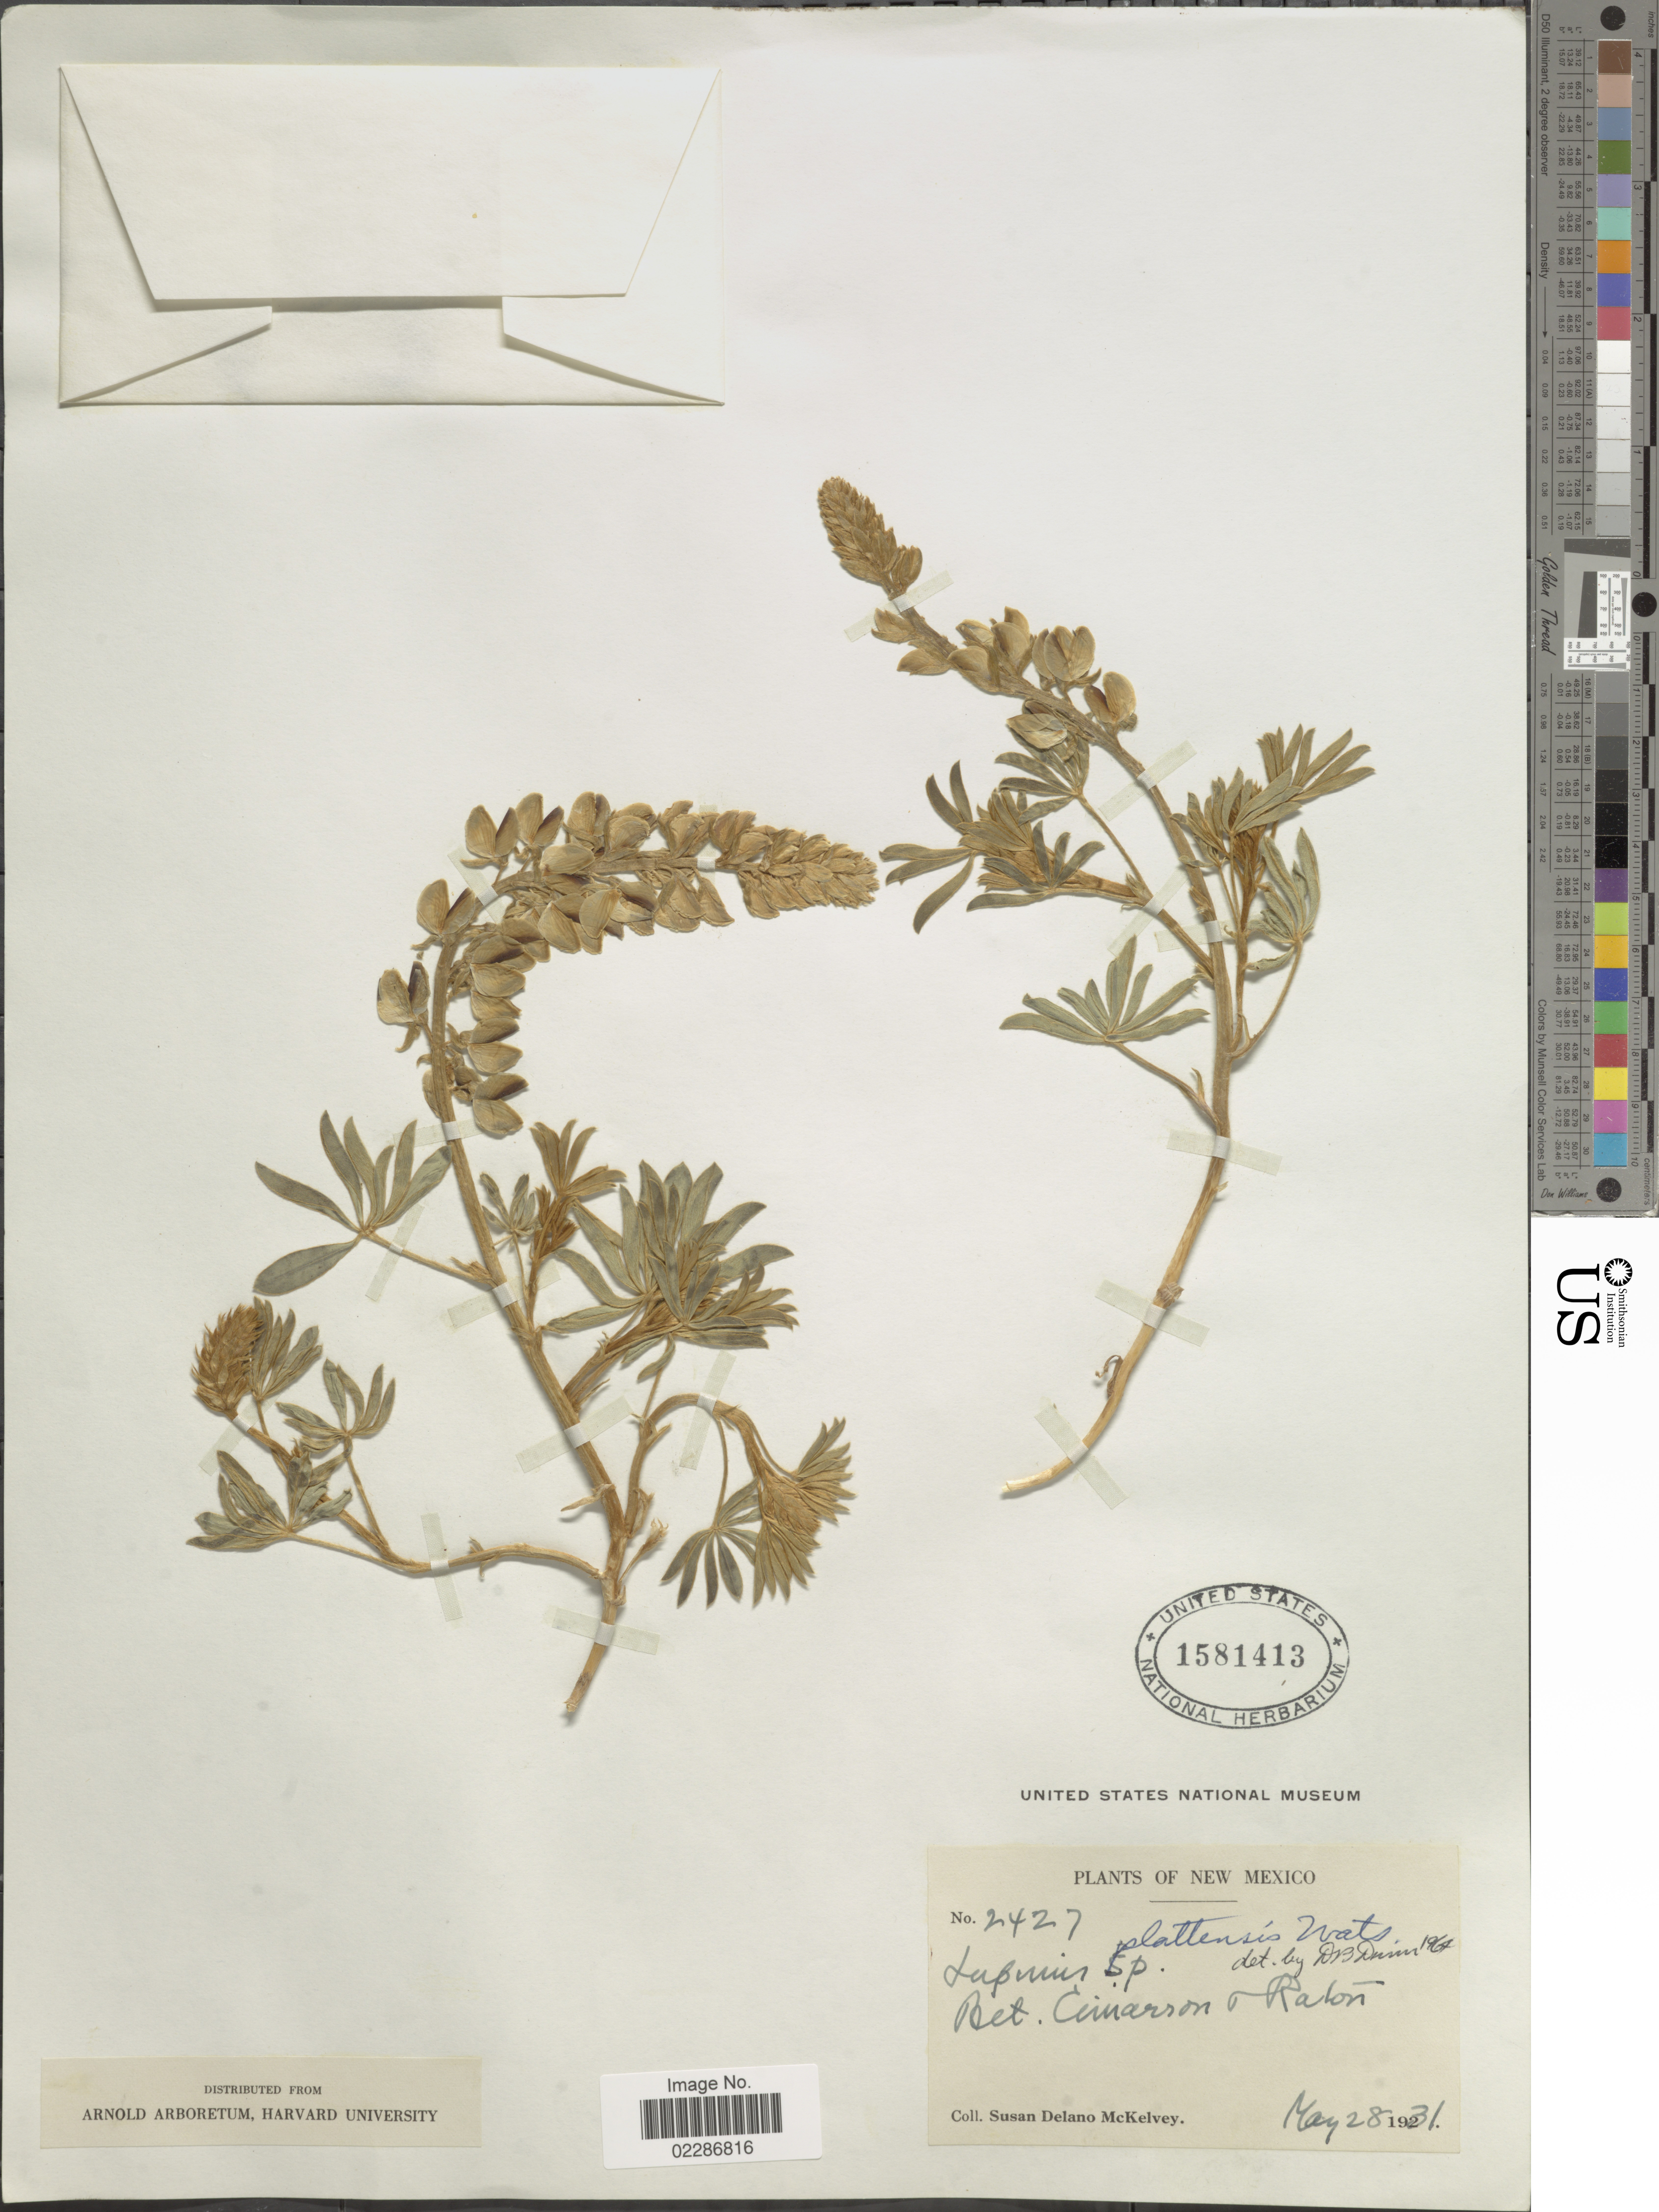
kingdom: Plantae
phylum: Tracheophyta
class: Magnoliopsida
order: Fabales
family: Fabaceae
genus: Lupinus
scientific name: Lupinus plattensis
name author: S. Watson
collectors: S. A. McKelvey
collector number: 2427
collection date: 1931-05-28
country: United States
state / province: New Mexico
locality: Bet Cimarron & Ratön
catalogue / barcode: US 1581413